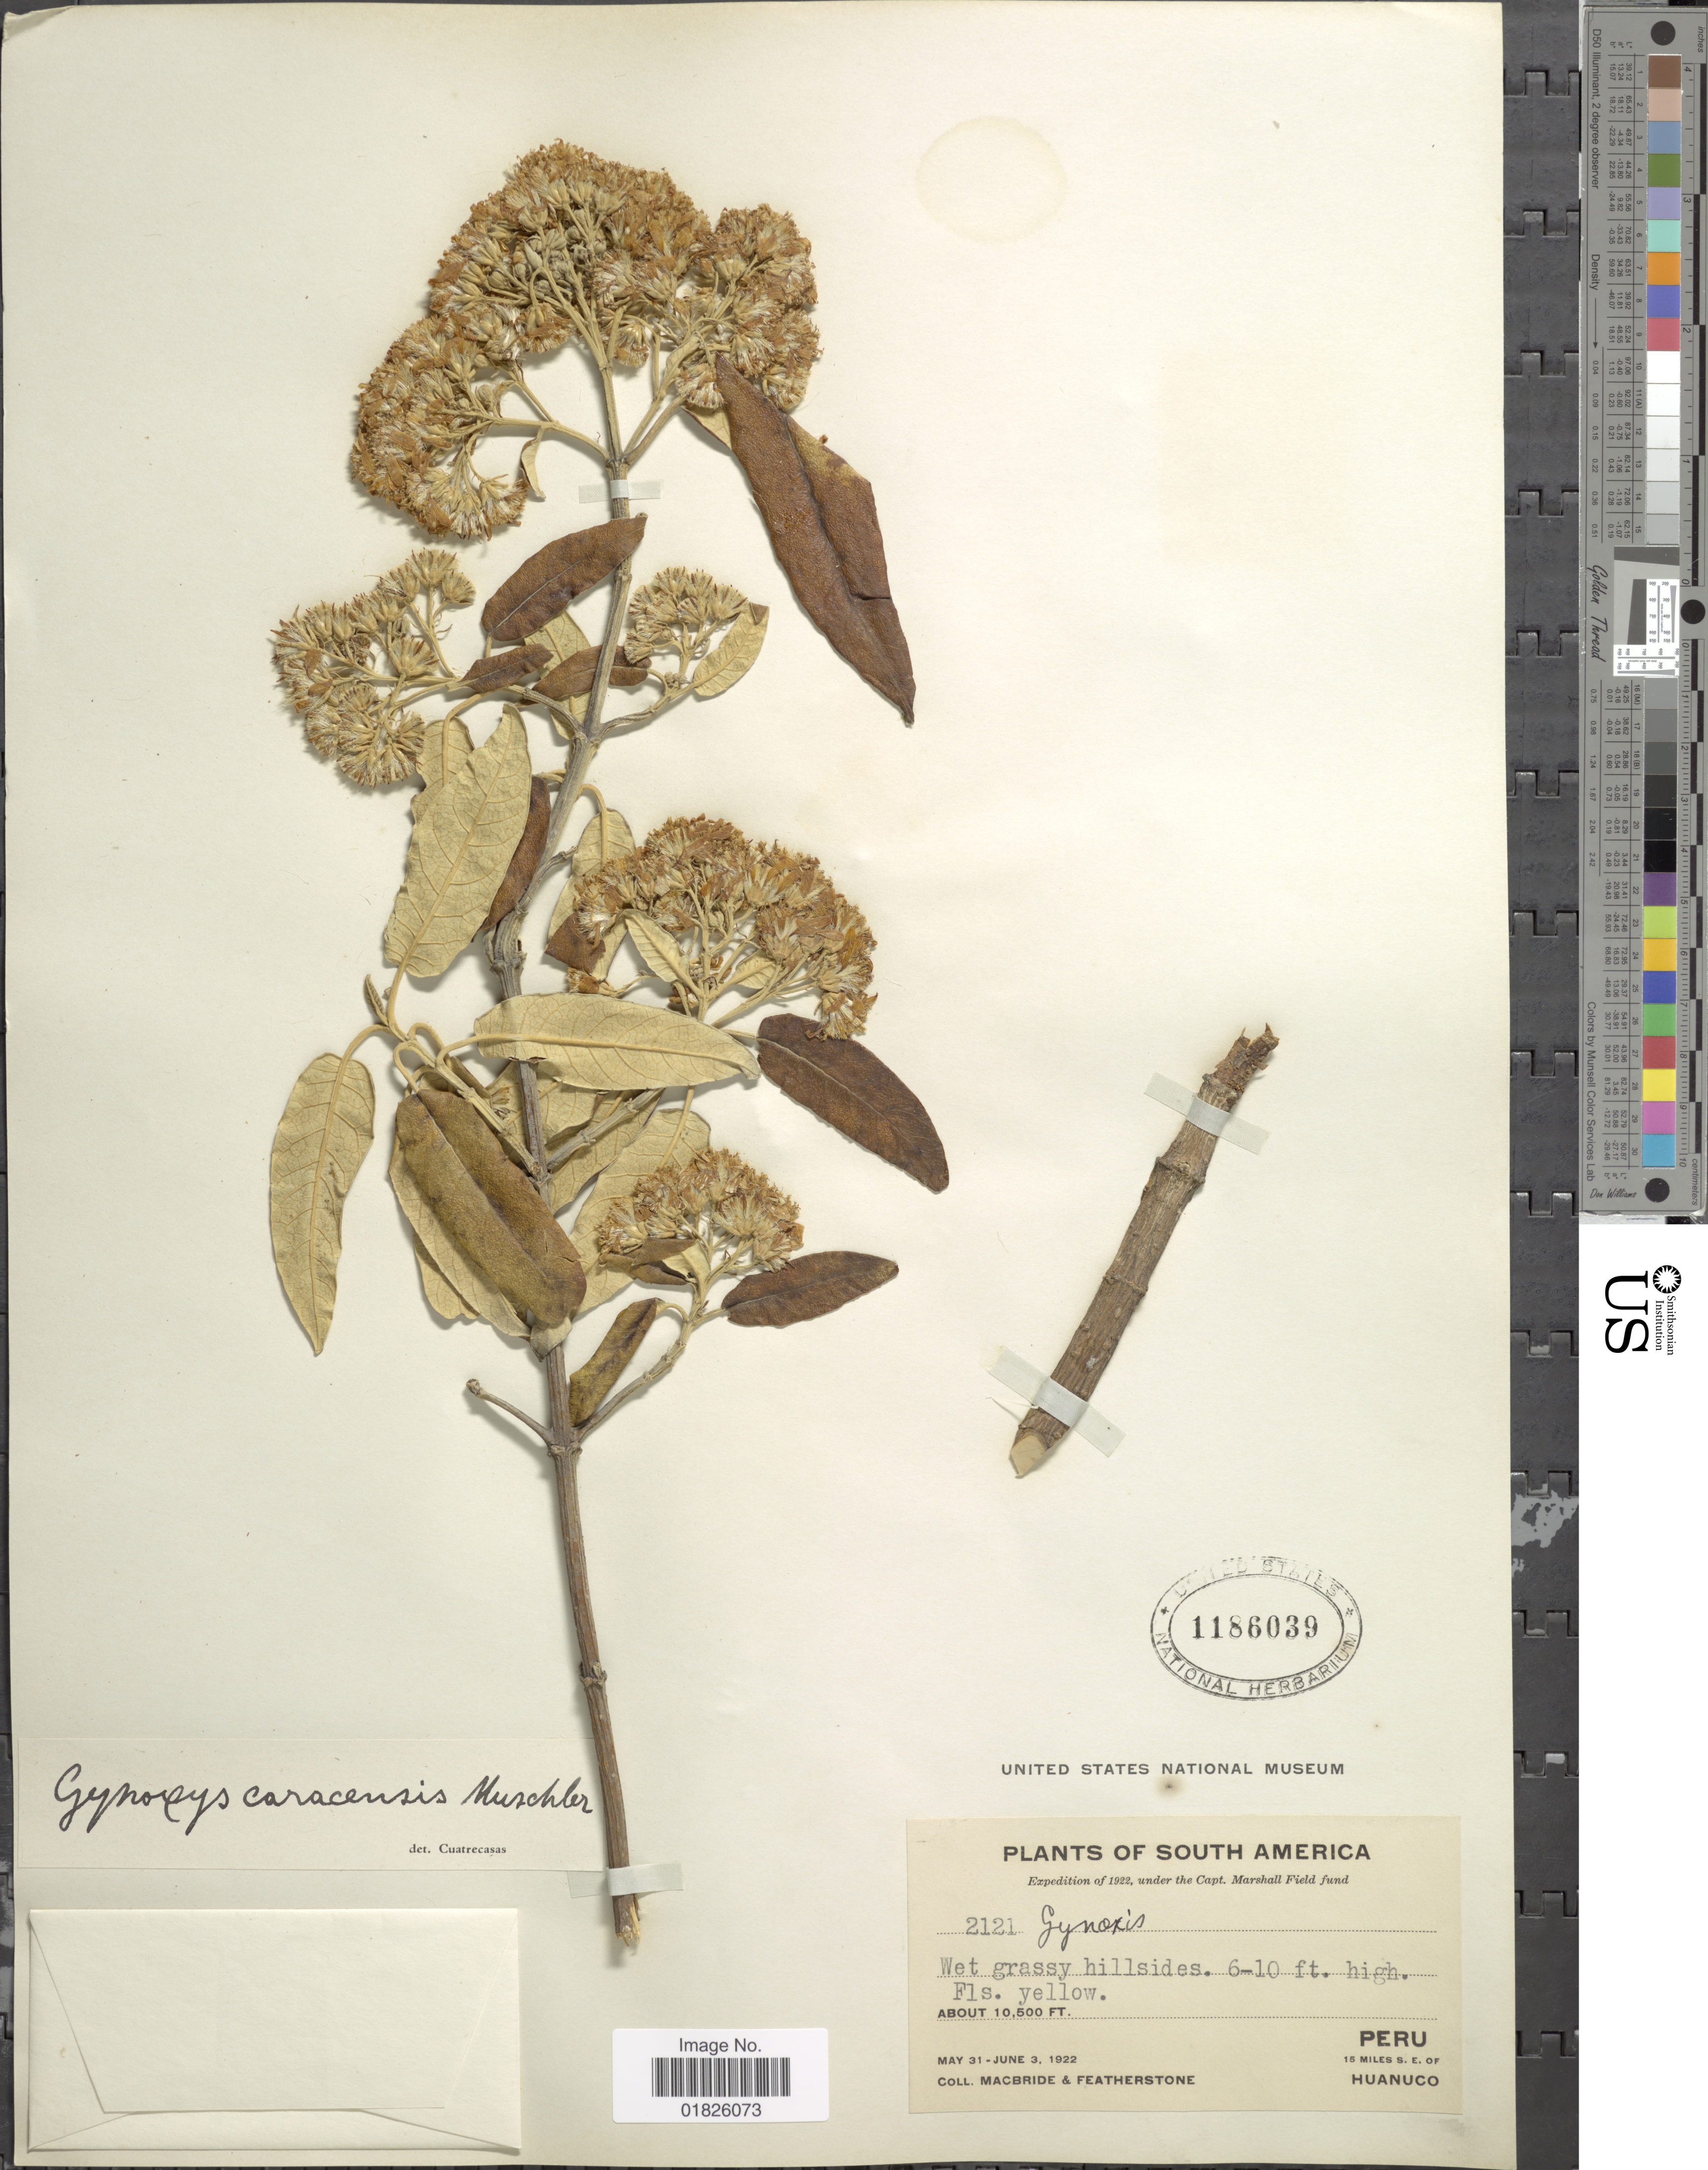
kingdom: Plantae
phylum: Tracheophyta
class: Magnoliopsida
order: Asterales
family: Asteraceae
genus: Gynoxys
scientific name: Gynoxys caracensis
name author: Muschl.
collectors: Macbride, -- & -. Featherstone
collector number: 2121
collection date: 1922-05-31/1922-06-03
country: Peru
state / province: Huánuco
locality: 15 miles SE of Huanuco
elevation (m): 3200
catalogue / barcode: US 1186039